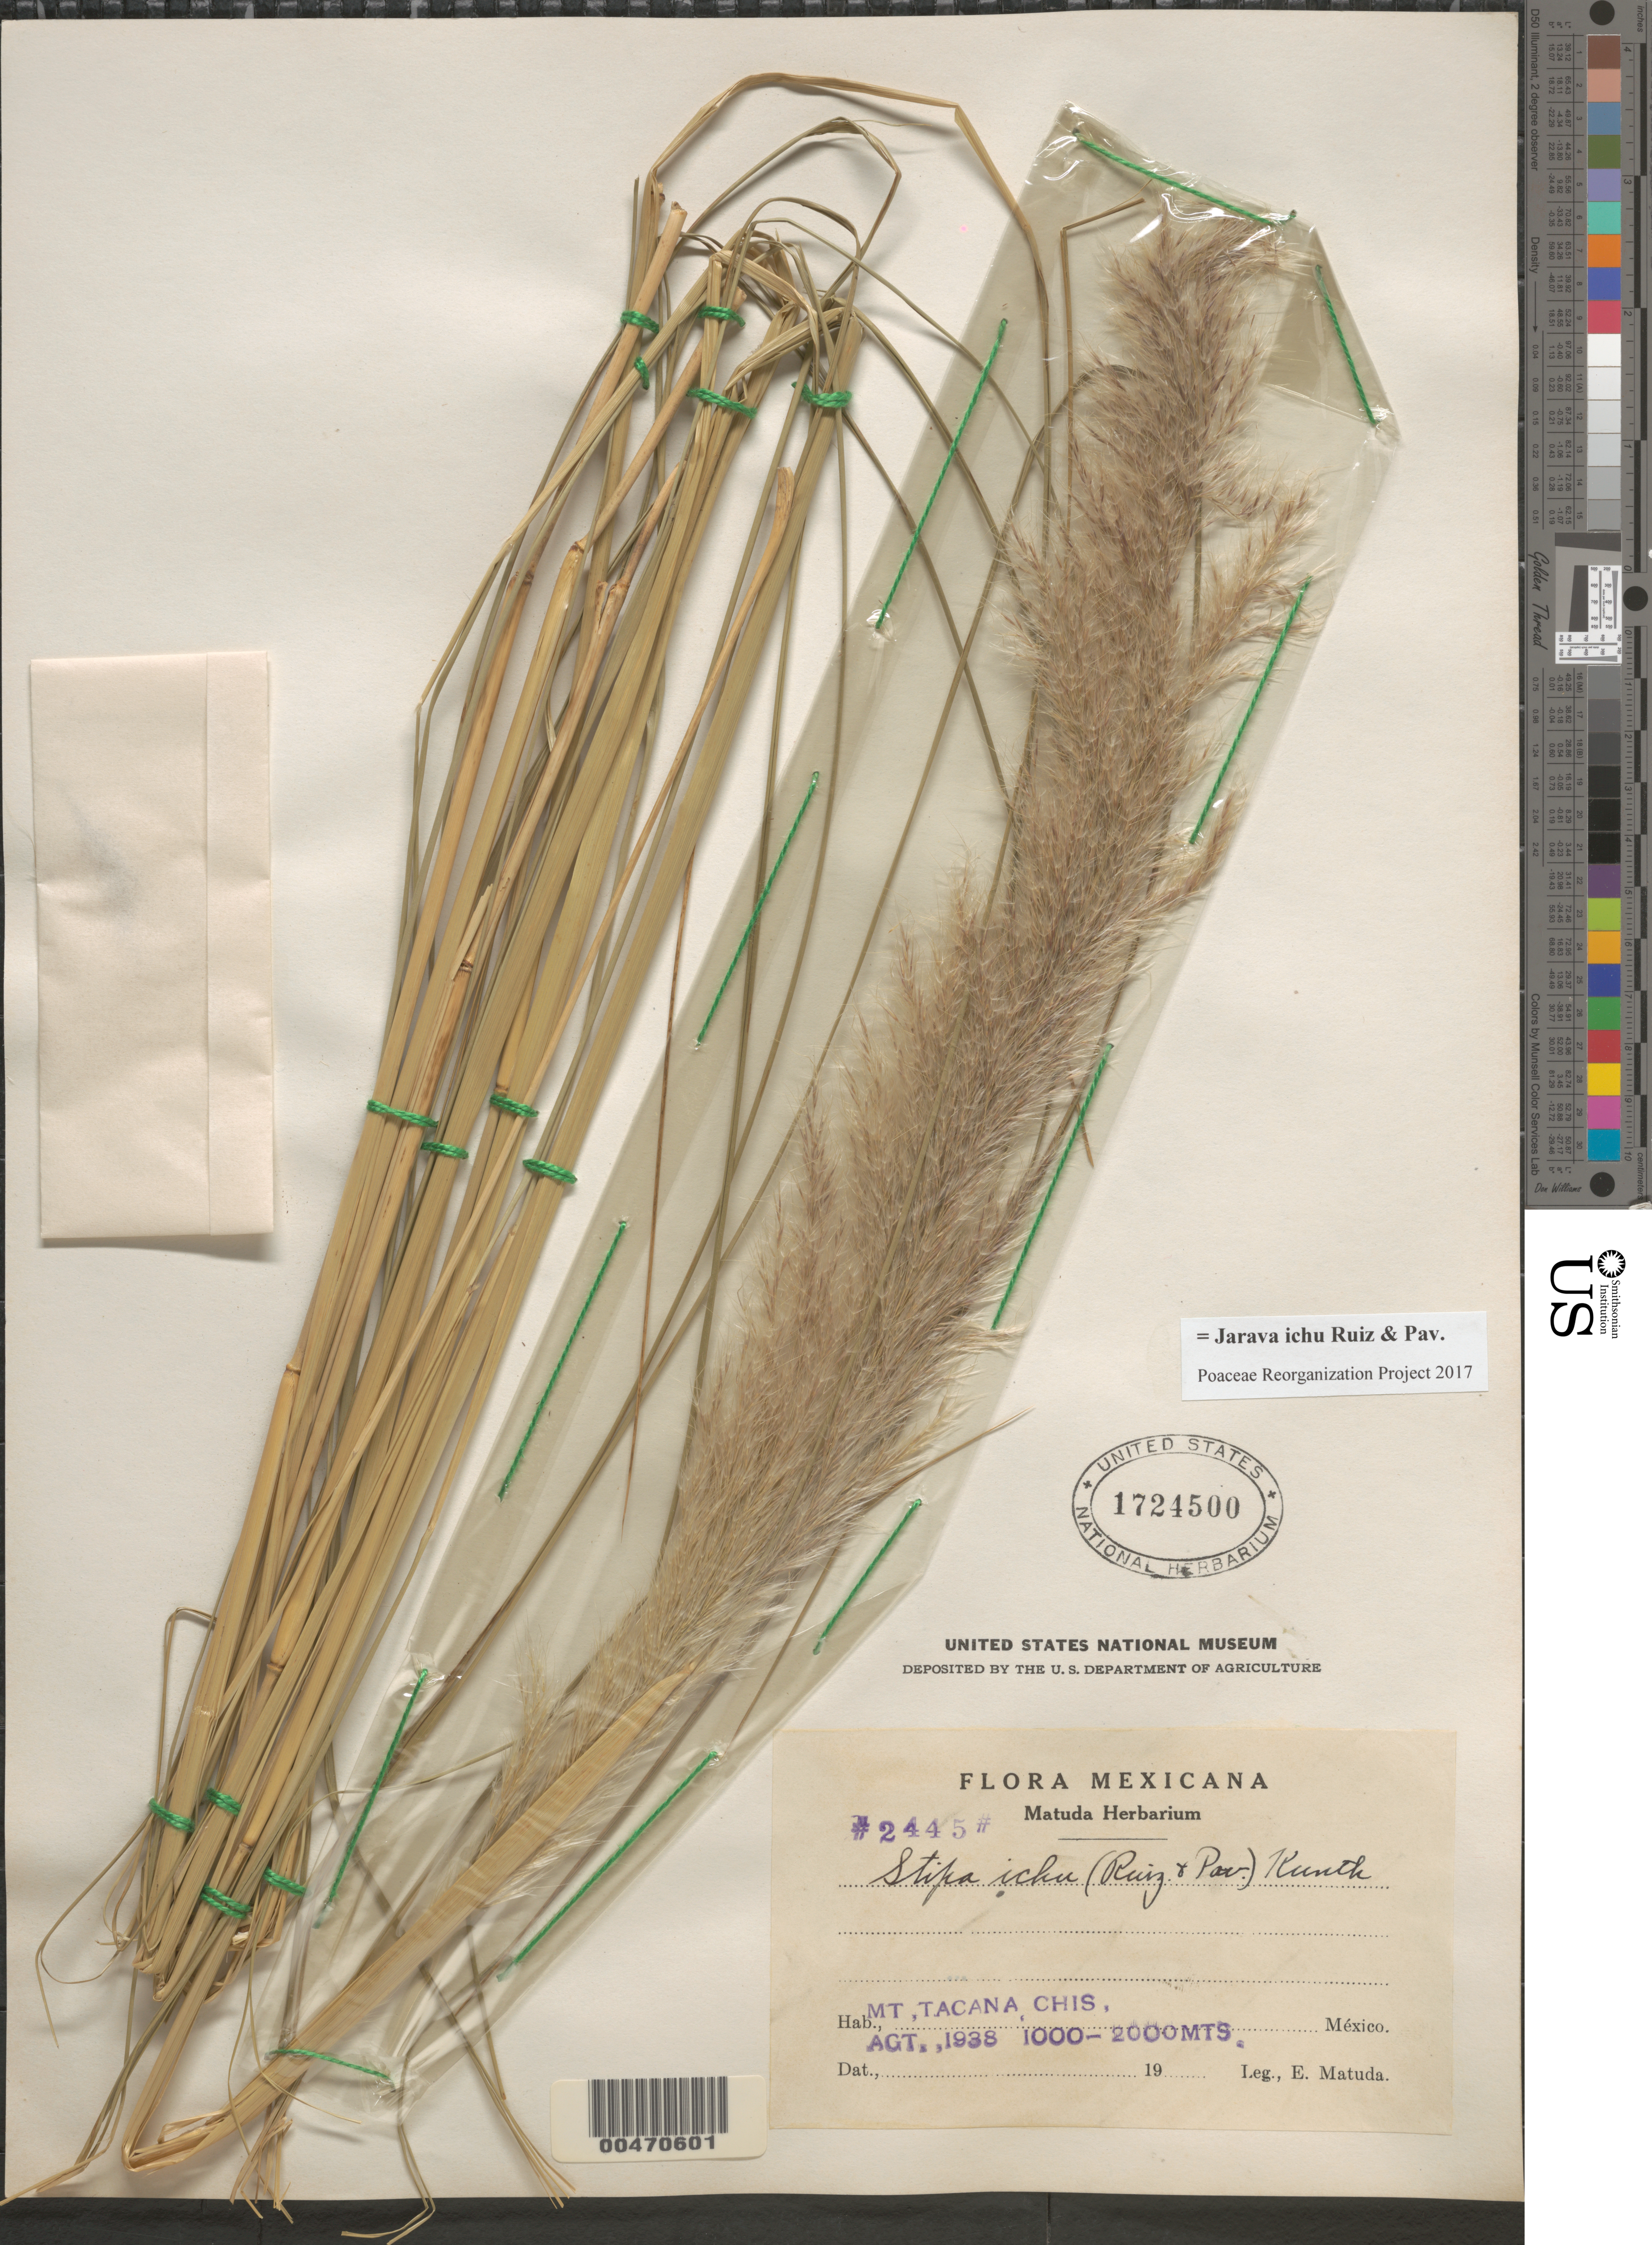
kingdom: Plantae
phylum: Tracheophyta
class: Liliopsida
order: Poales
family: Poaceae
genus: Jarava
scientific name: Jarava ichu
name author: Ruiz & Pav.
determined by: Poaceae Reorganization Project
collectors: E. Matuda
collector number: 2445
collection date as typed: Aug 1938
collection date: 1938-08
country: Mexico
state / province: Chiapas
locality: Mt Tacana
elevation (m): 1000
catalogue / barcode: US 1724500